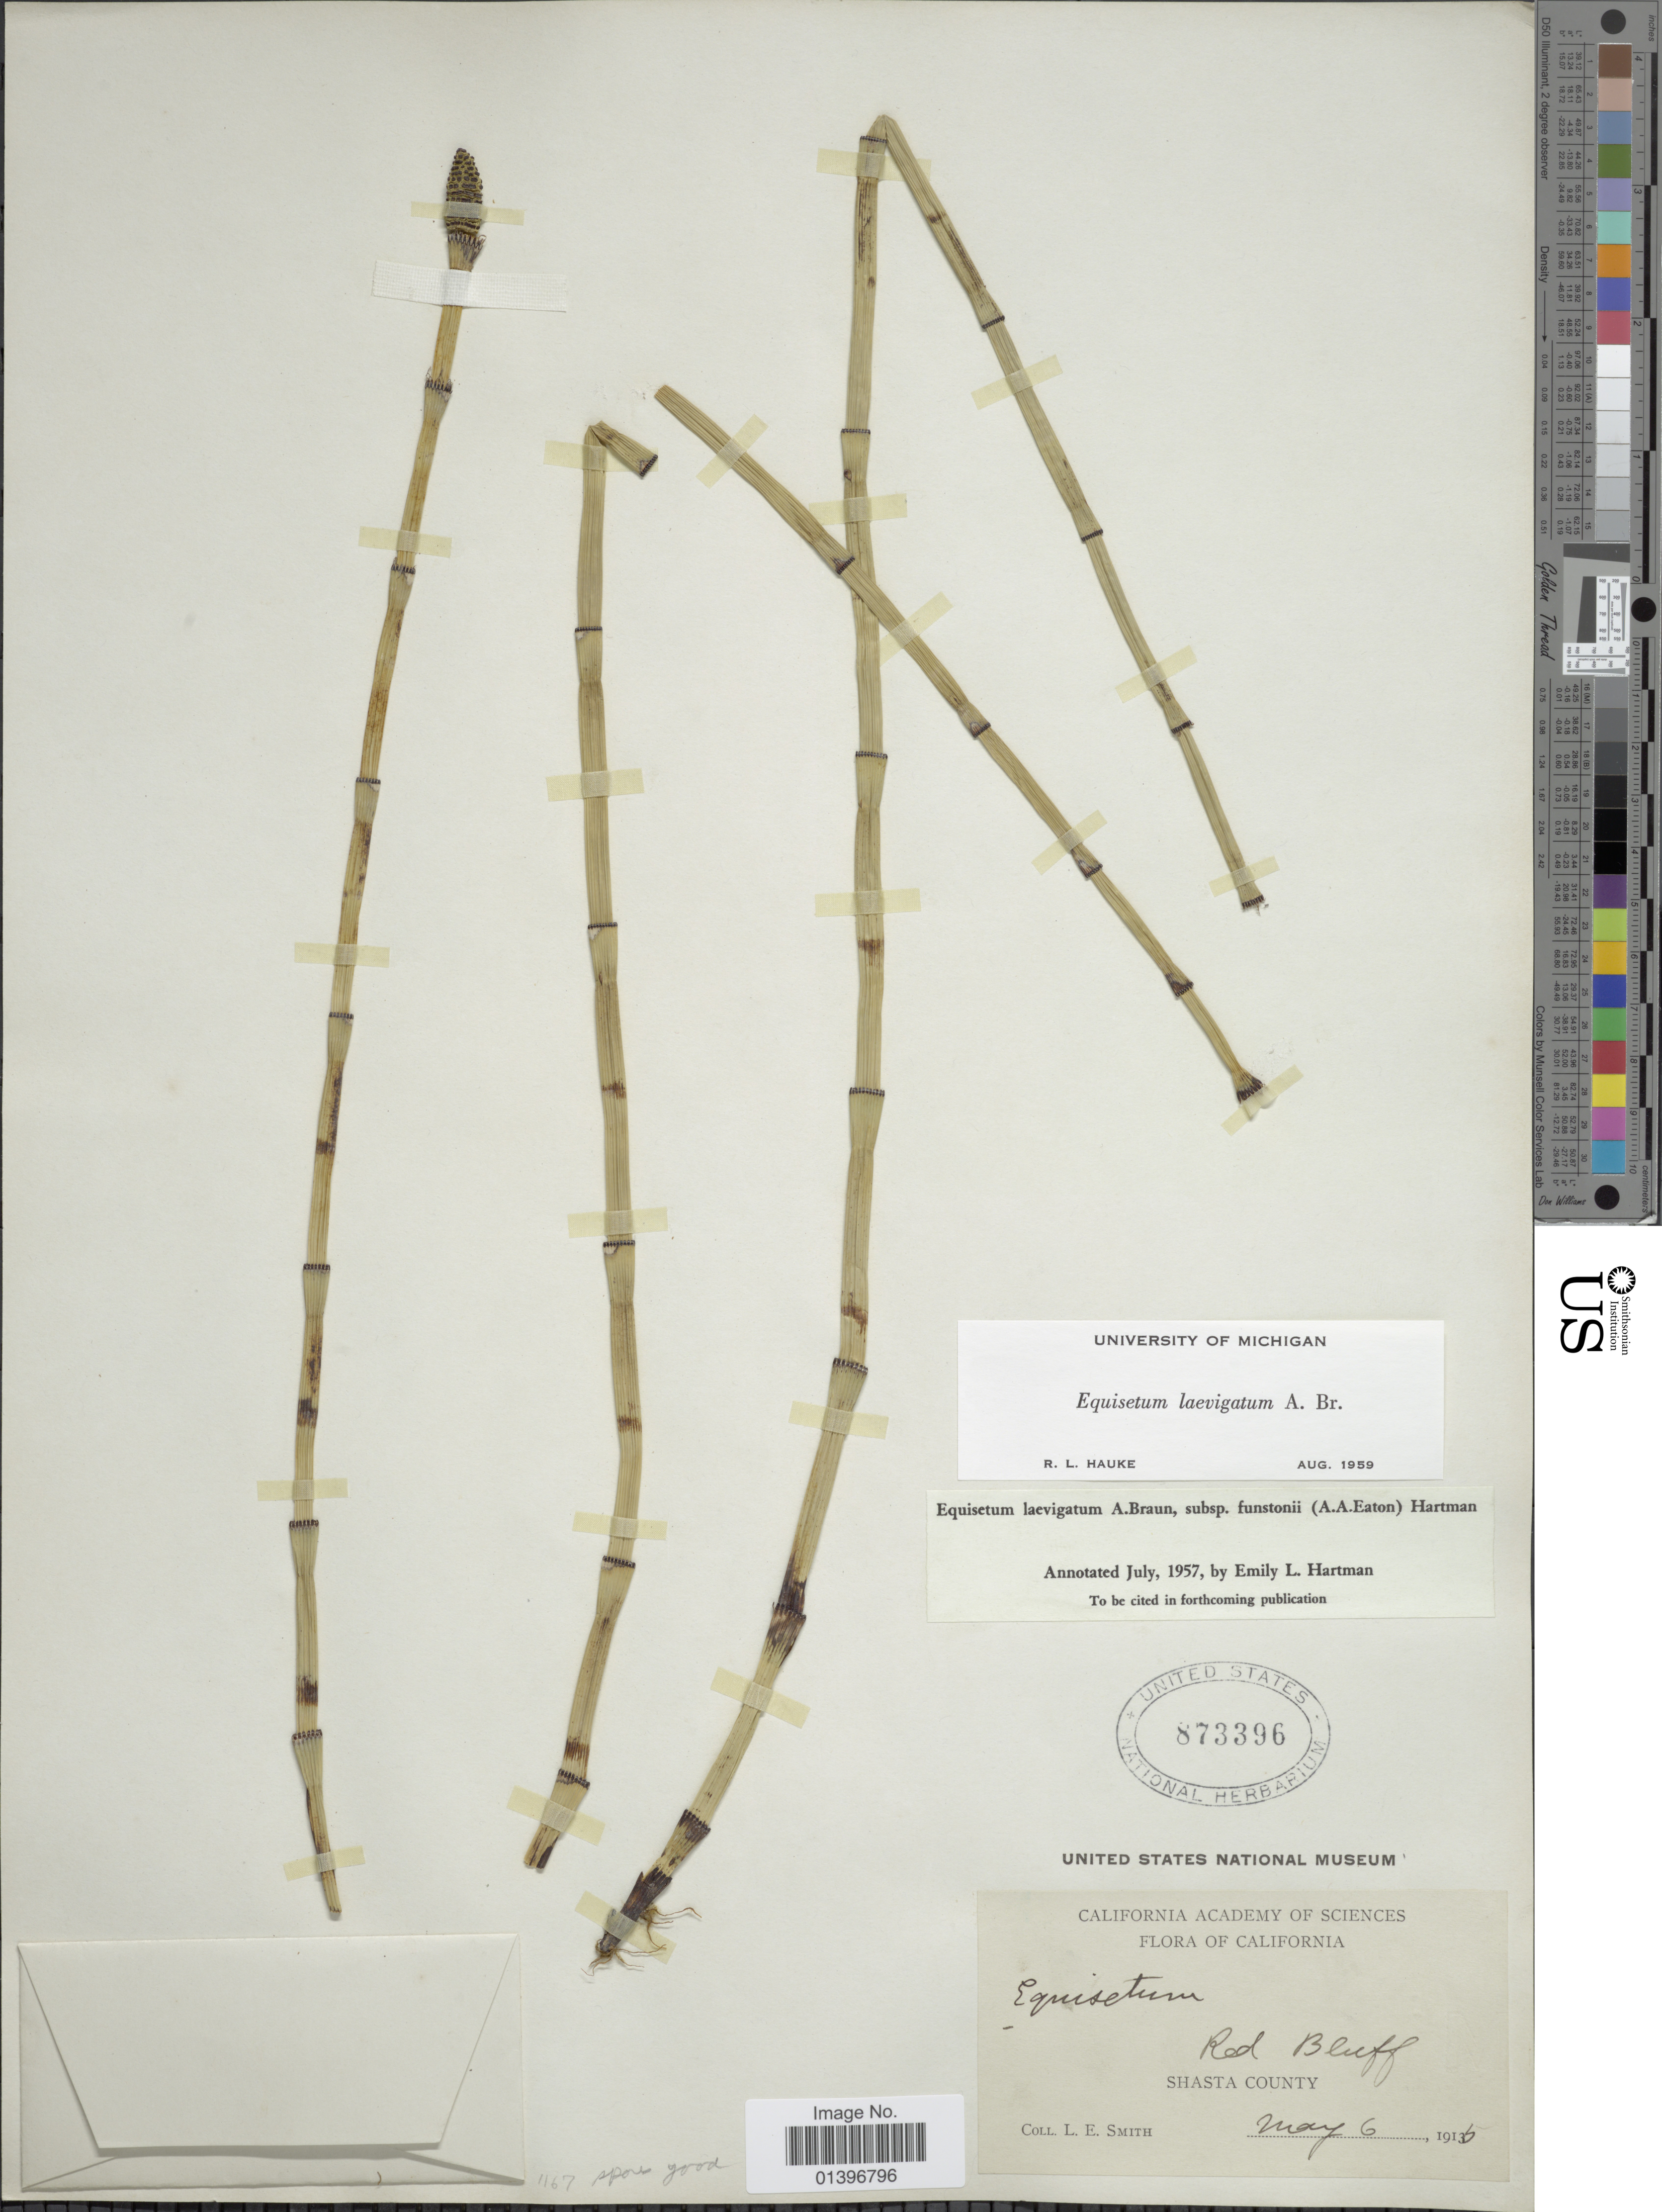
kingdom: Plantae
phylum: Tracheophyta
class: Polypodiopsida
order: Equisetales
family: Equisetaceae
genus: Equisetum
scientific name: Equisetum laevigatum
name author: A. Braun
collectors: L. E. Smith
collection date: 1915-05-06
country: United States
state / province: California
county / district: Shasta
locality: Red Bluff. Shasta County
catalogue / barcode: US 873396